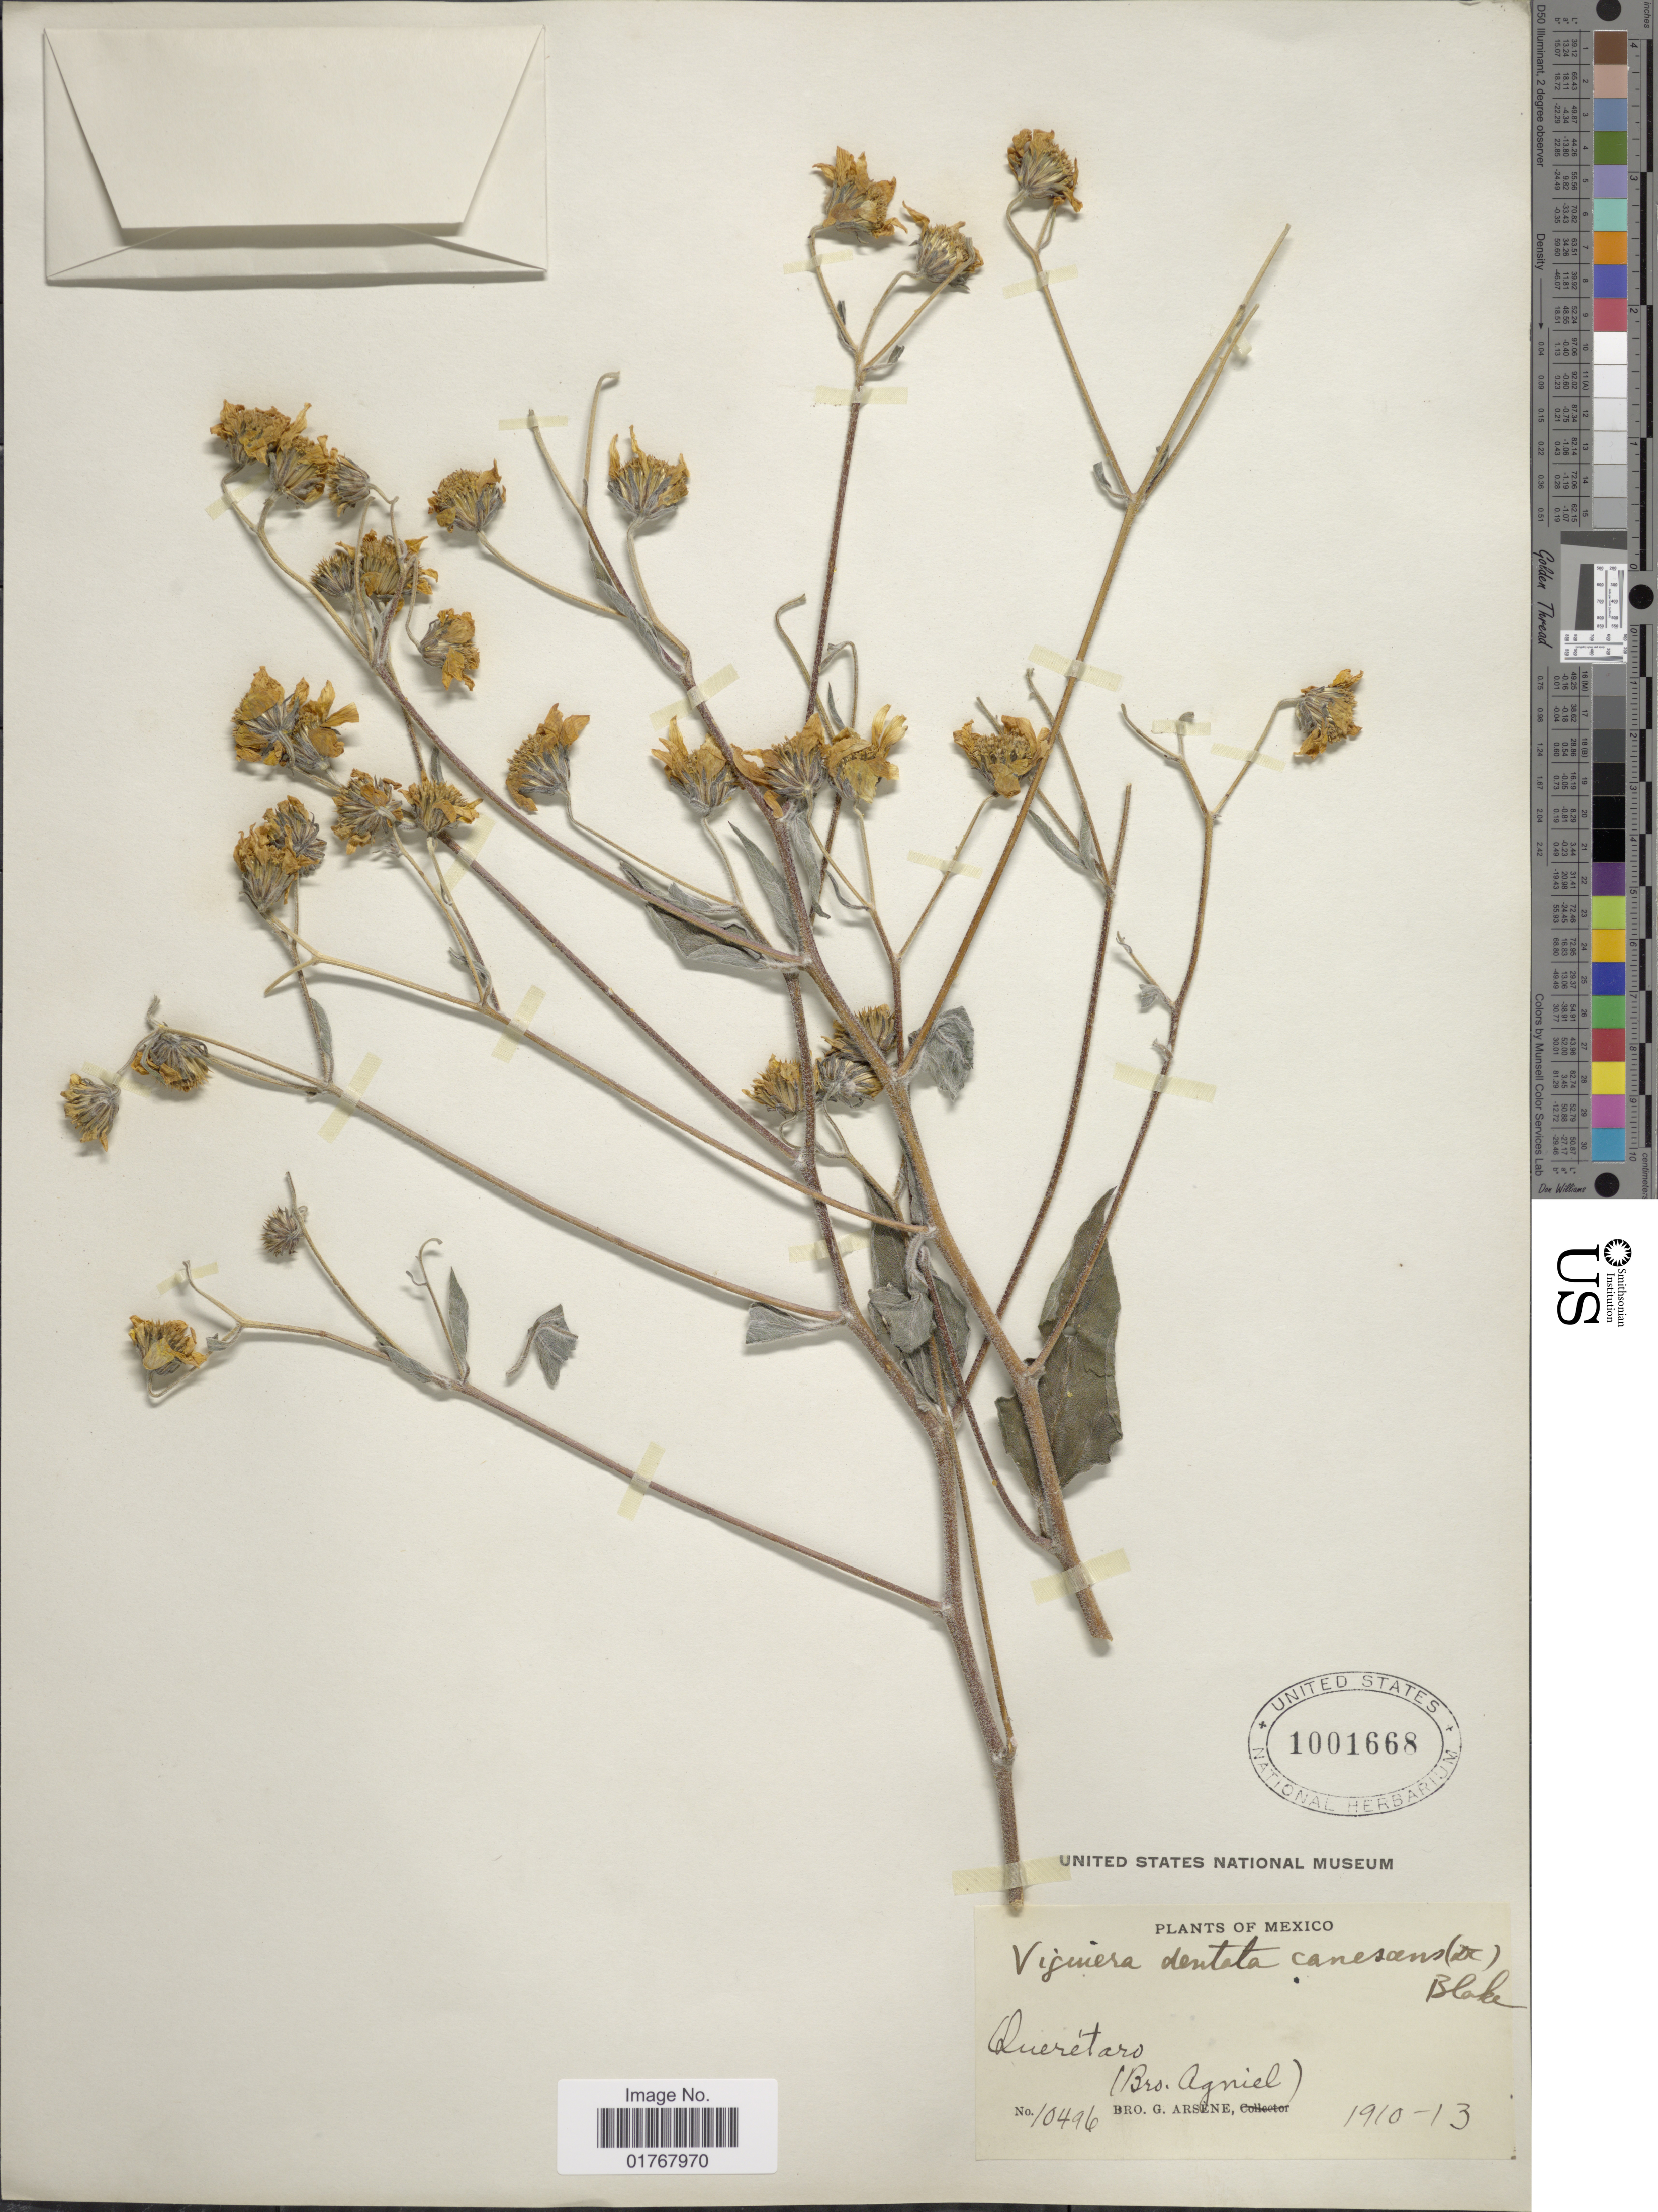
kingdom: Plantae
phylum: Tracheophyta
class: Magnoliopsida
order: Asterales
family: Asteraceae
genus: Viguiera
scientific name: Viguiera dentata var. canescens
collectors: Bro. Agniel & Bro. G. Arsène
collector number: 10496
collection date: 1910/1913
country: Mexico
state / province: Querétaro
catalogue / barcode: US 1001668